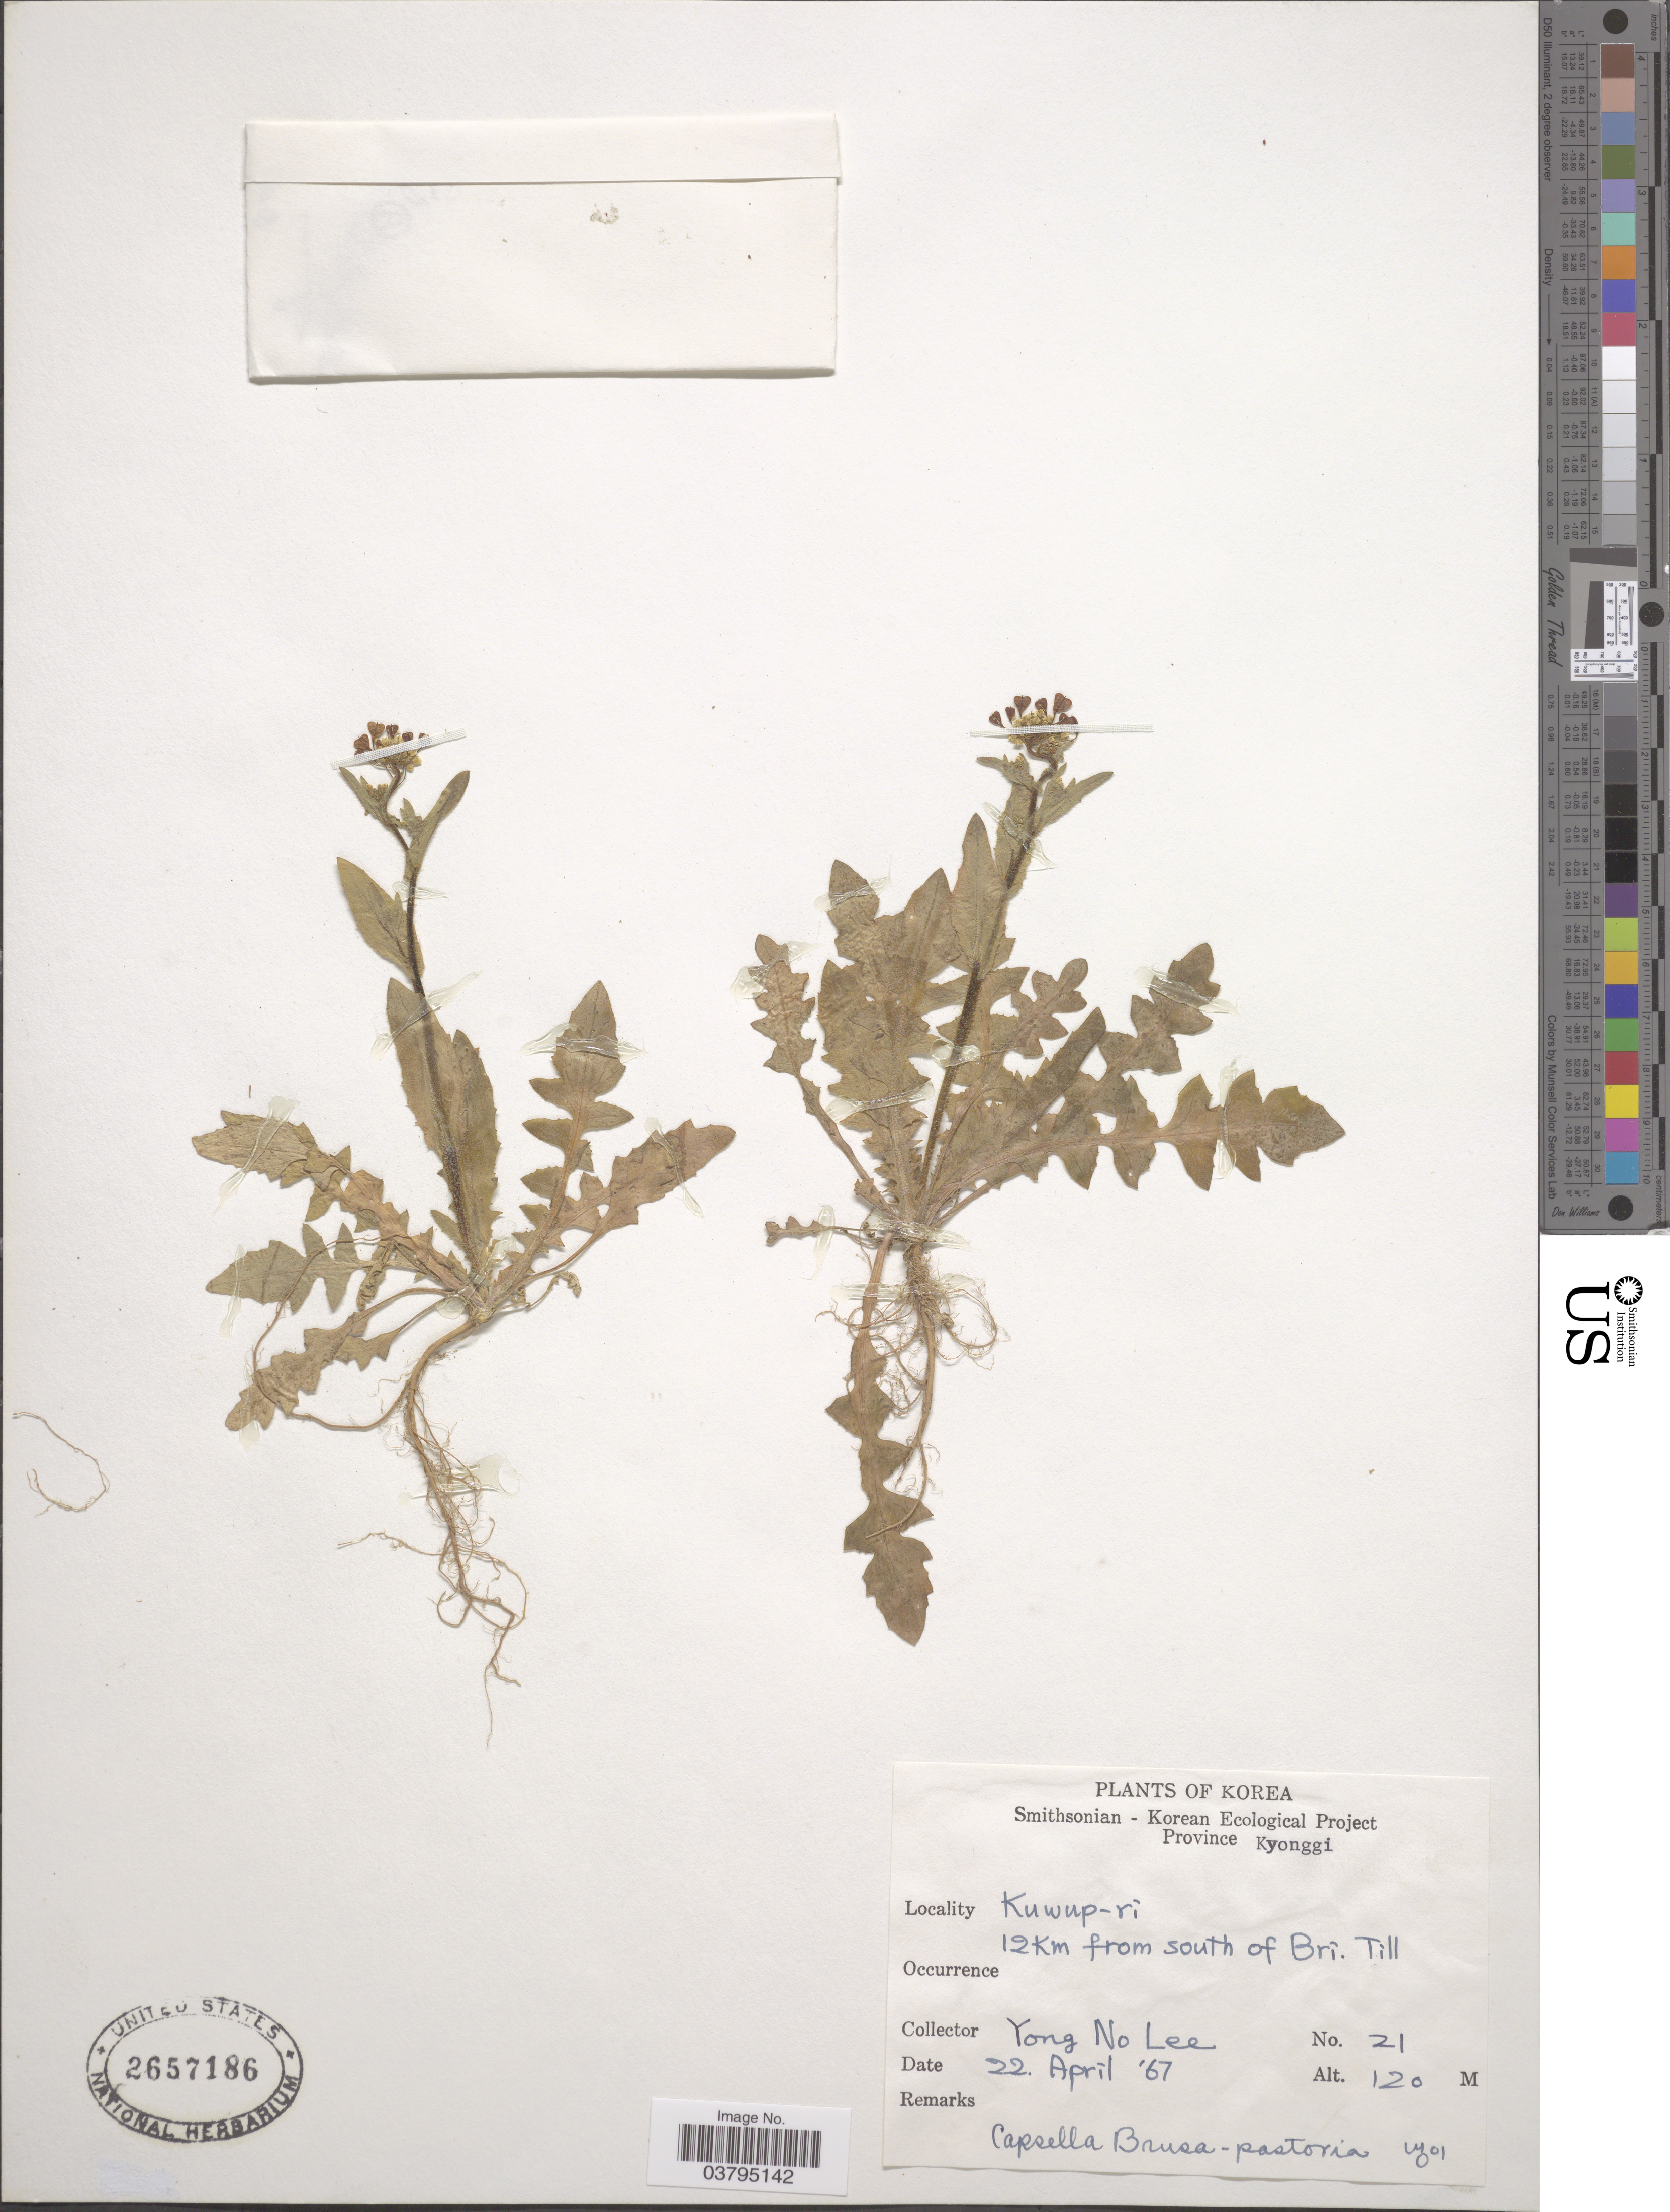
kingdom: Plantae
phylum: Tracheophyta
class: Magnoliopsida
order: Brassicales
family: Brassicaceae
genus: Capsella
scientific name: Capsella bursa-pastoris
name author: (L.) Medik.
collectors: Y. N. Lee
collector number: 21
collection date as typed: Transcribed d/m/y: 22/4/67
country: South Korea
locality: Province Kyonggi. Kuwup-ri. 12 km from south of Bri. Till.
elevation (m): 120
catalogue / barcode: US 2657186